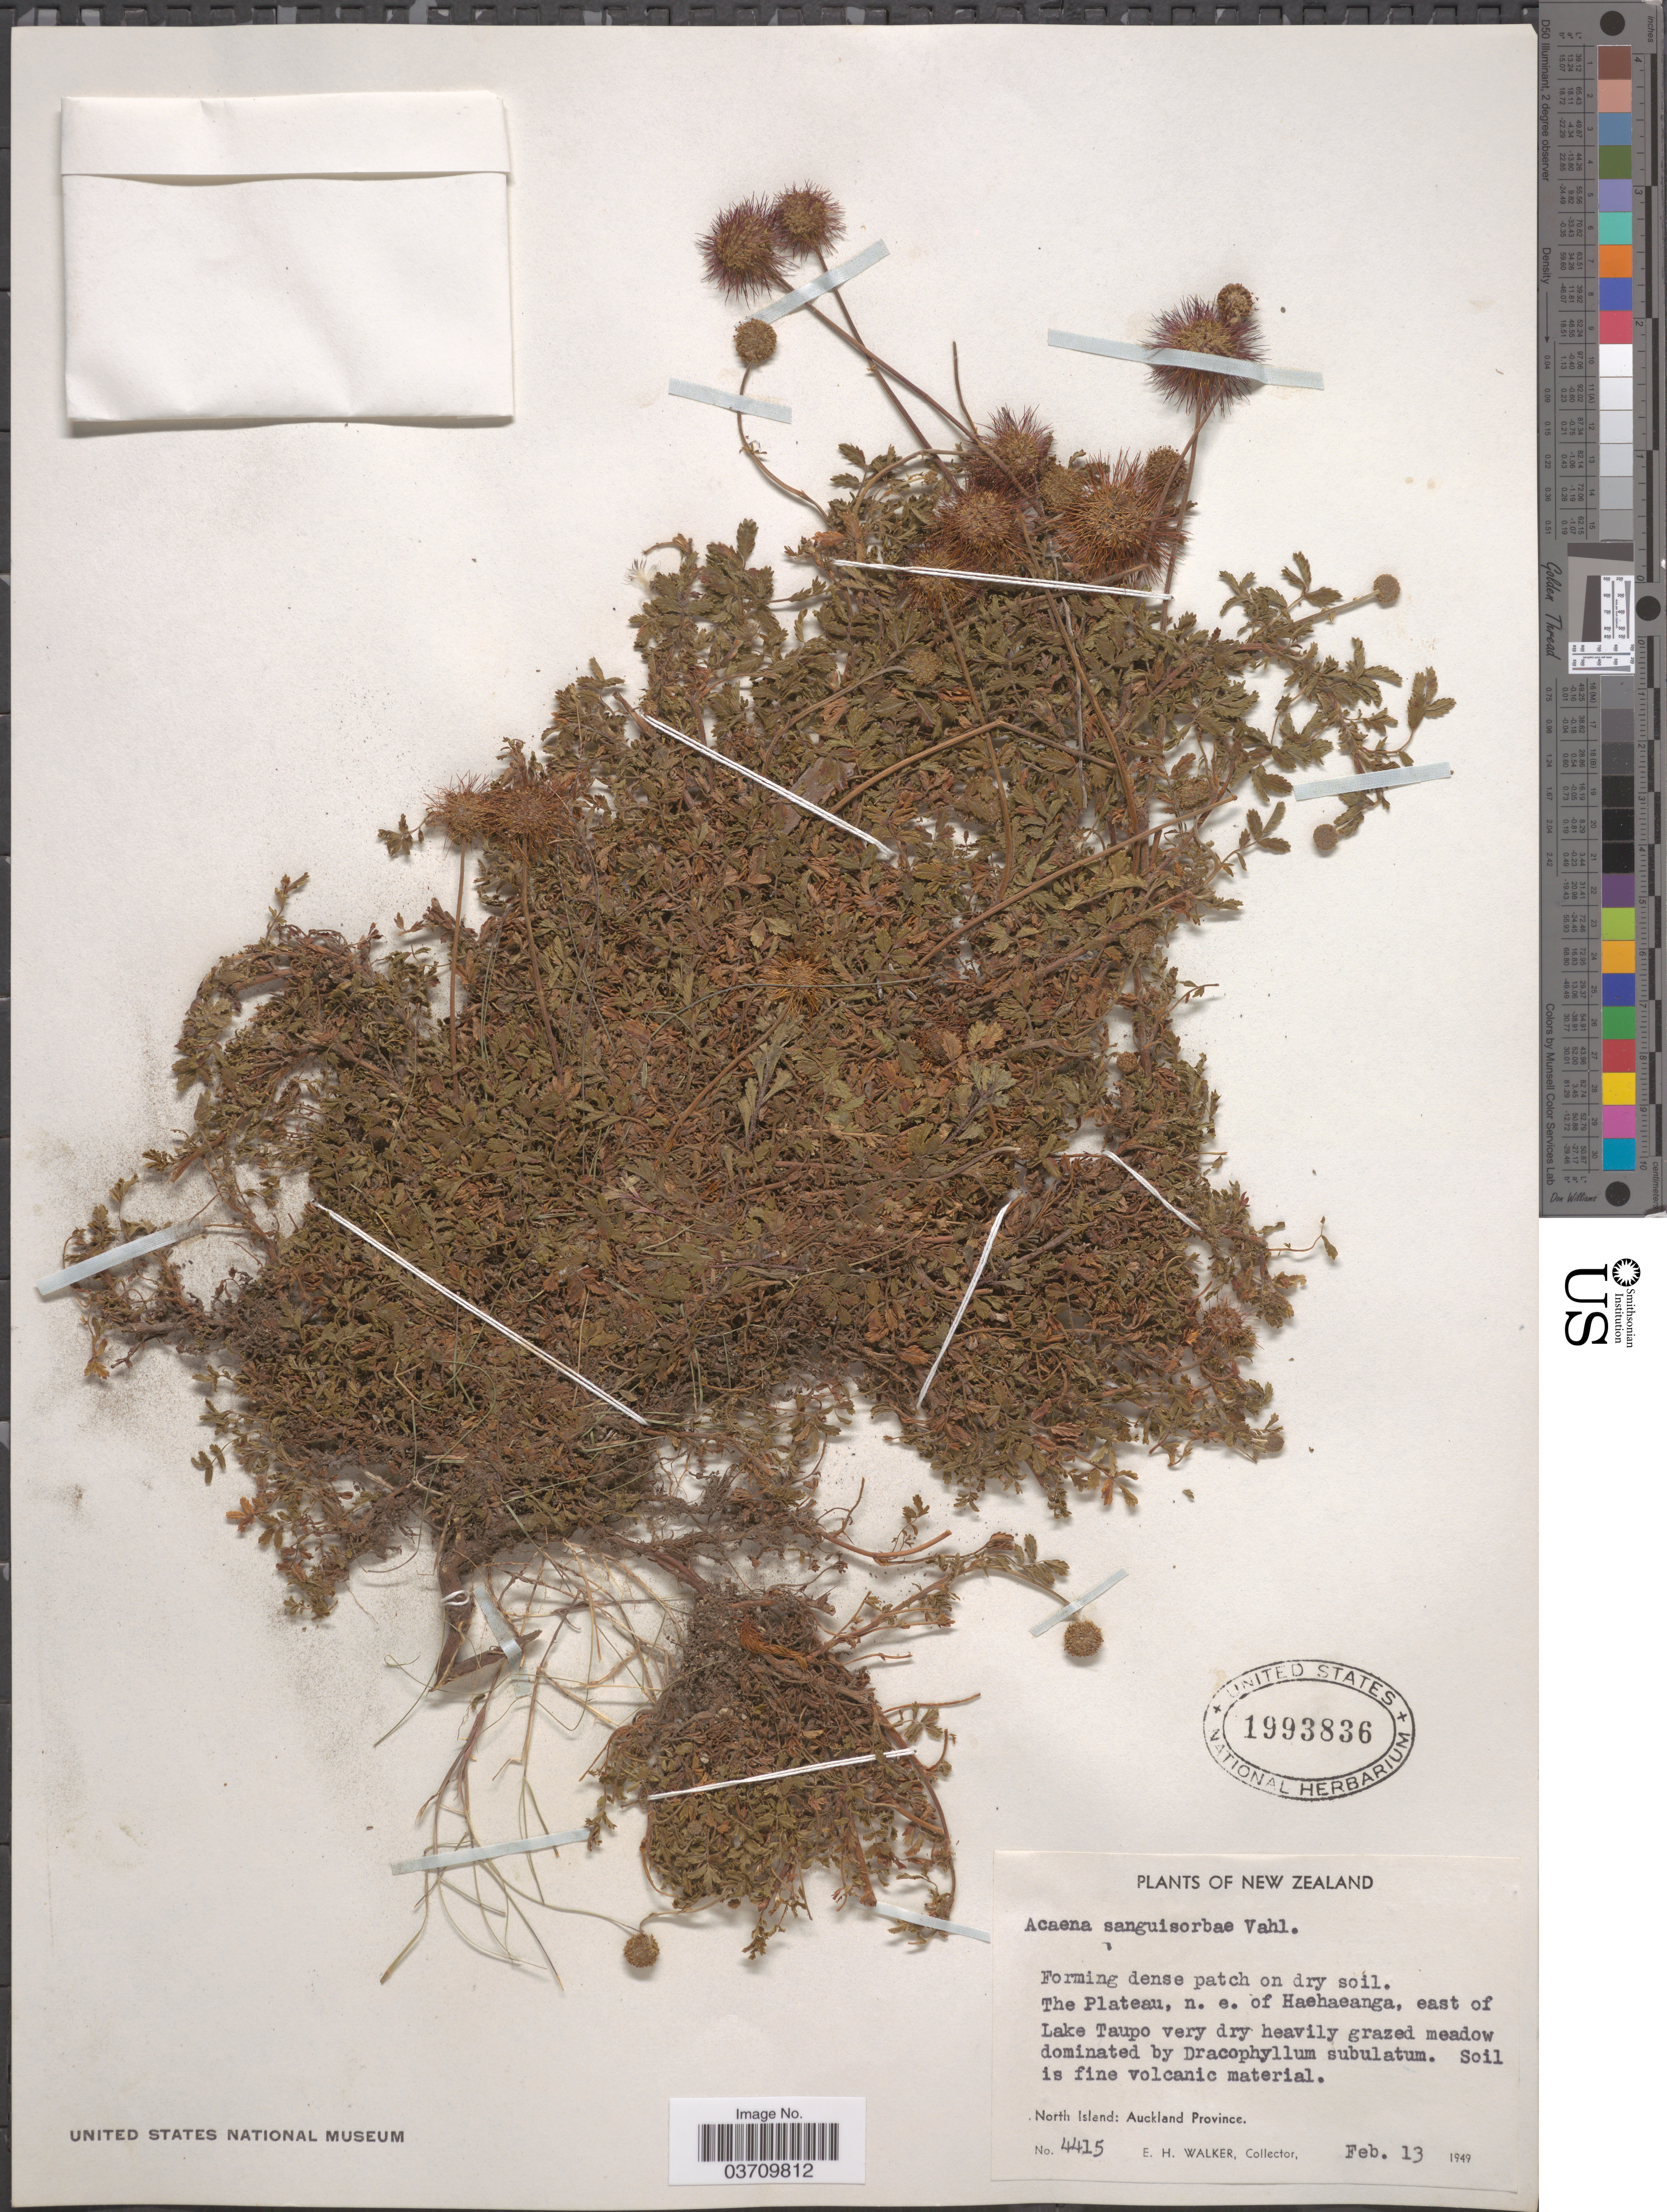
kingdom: Plantae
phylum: Tracheophyta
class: Magnoliopsida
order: Rosales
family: Rosaceae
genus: Acaena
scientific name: Acaena sanguisorbae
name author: Vahl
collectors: E. H. Walker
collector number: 4415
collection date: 1949-02-13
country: New Zealand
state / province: Auckland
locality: The Plateau, n. e. of Haehaeanga, east of Lake Taupo. North Island.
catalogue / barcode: US 1993836